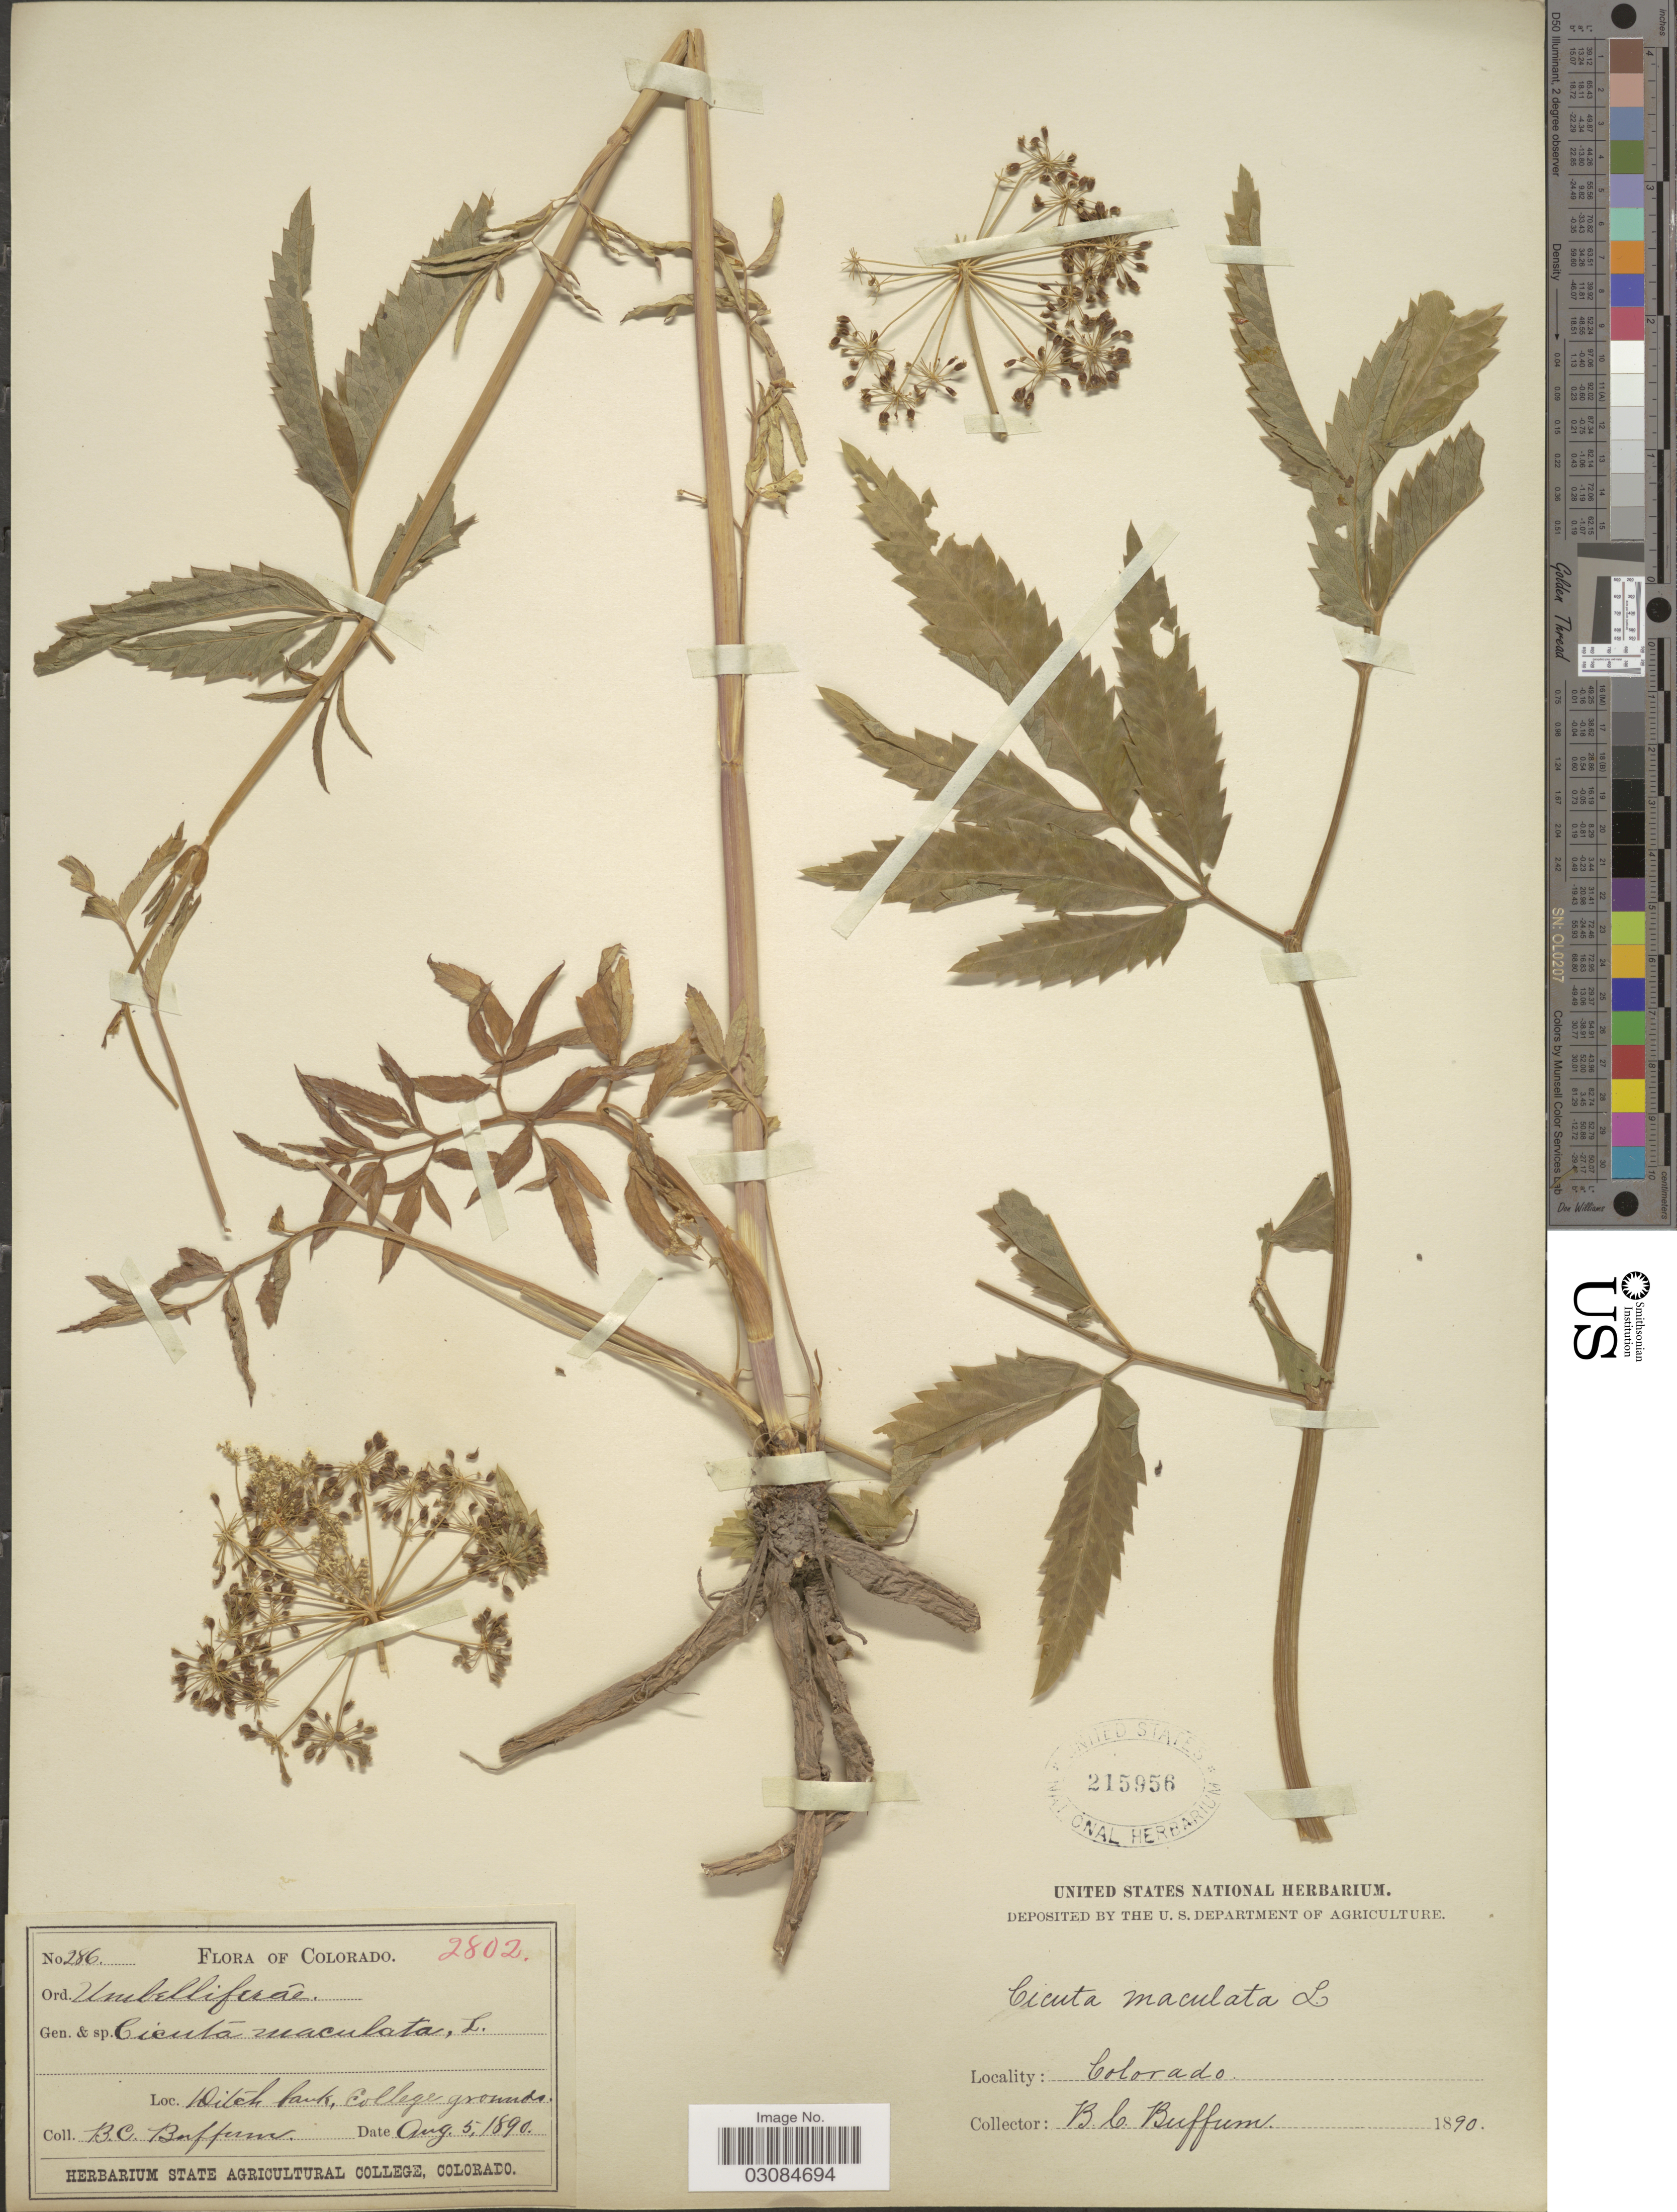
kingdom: Plantae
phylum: Tracheophyta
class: Magnoliopsida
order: Apiales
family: Apiaceae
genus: Cicuta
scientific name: Cicuta occidentalis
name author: Greene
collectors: B. Buffum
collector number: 286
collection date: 1890-08-05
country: United States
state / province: Colorado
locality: Ditch bank, College grounds.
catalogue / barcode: US 215956